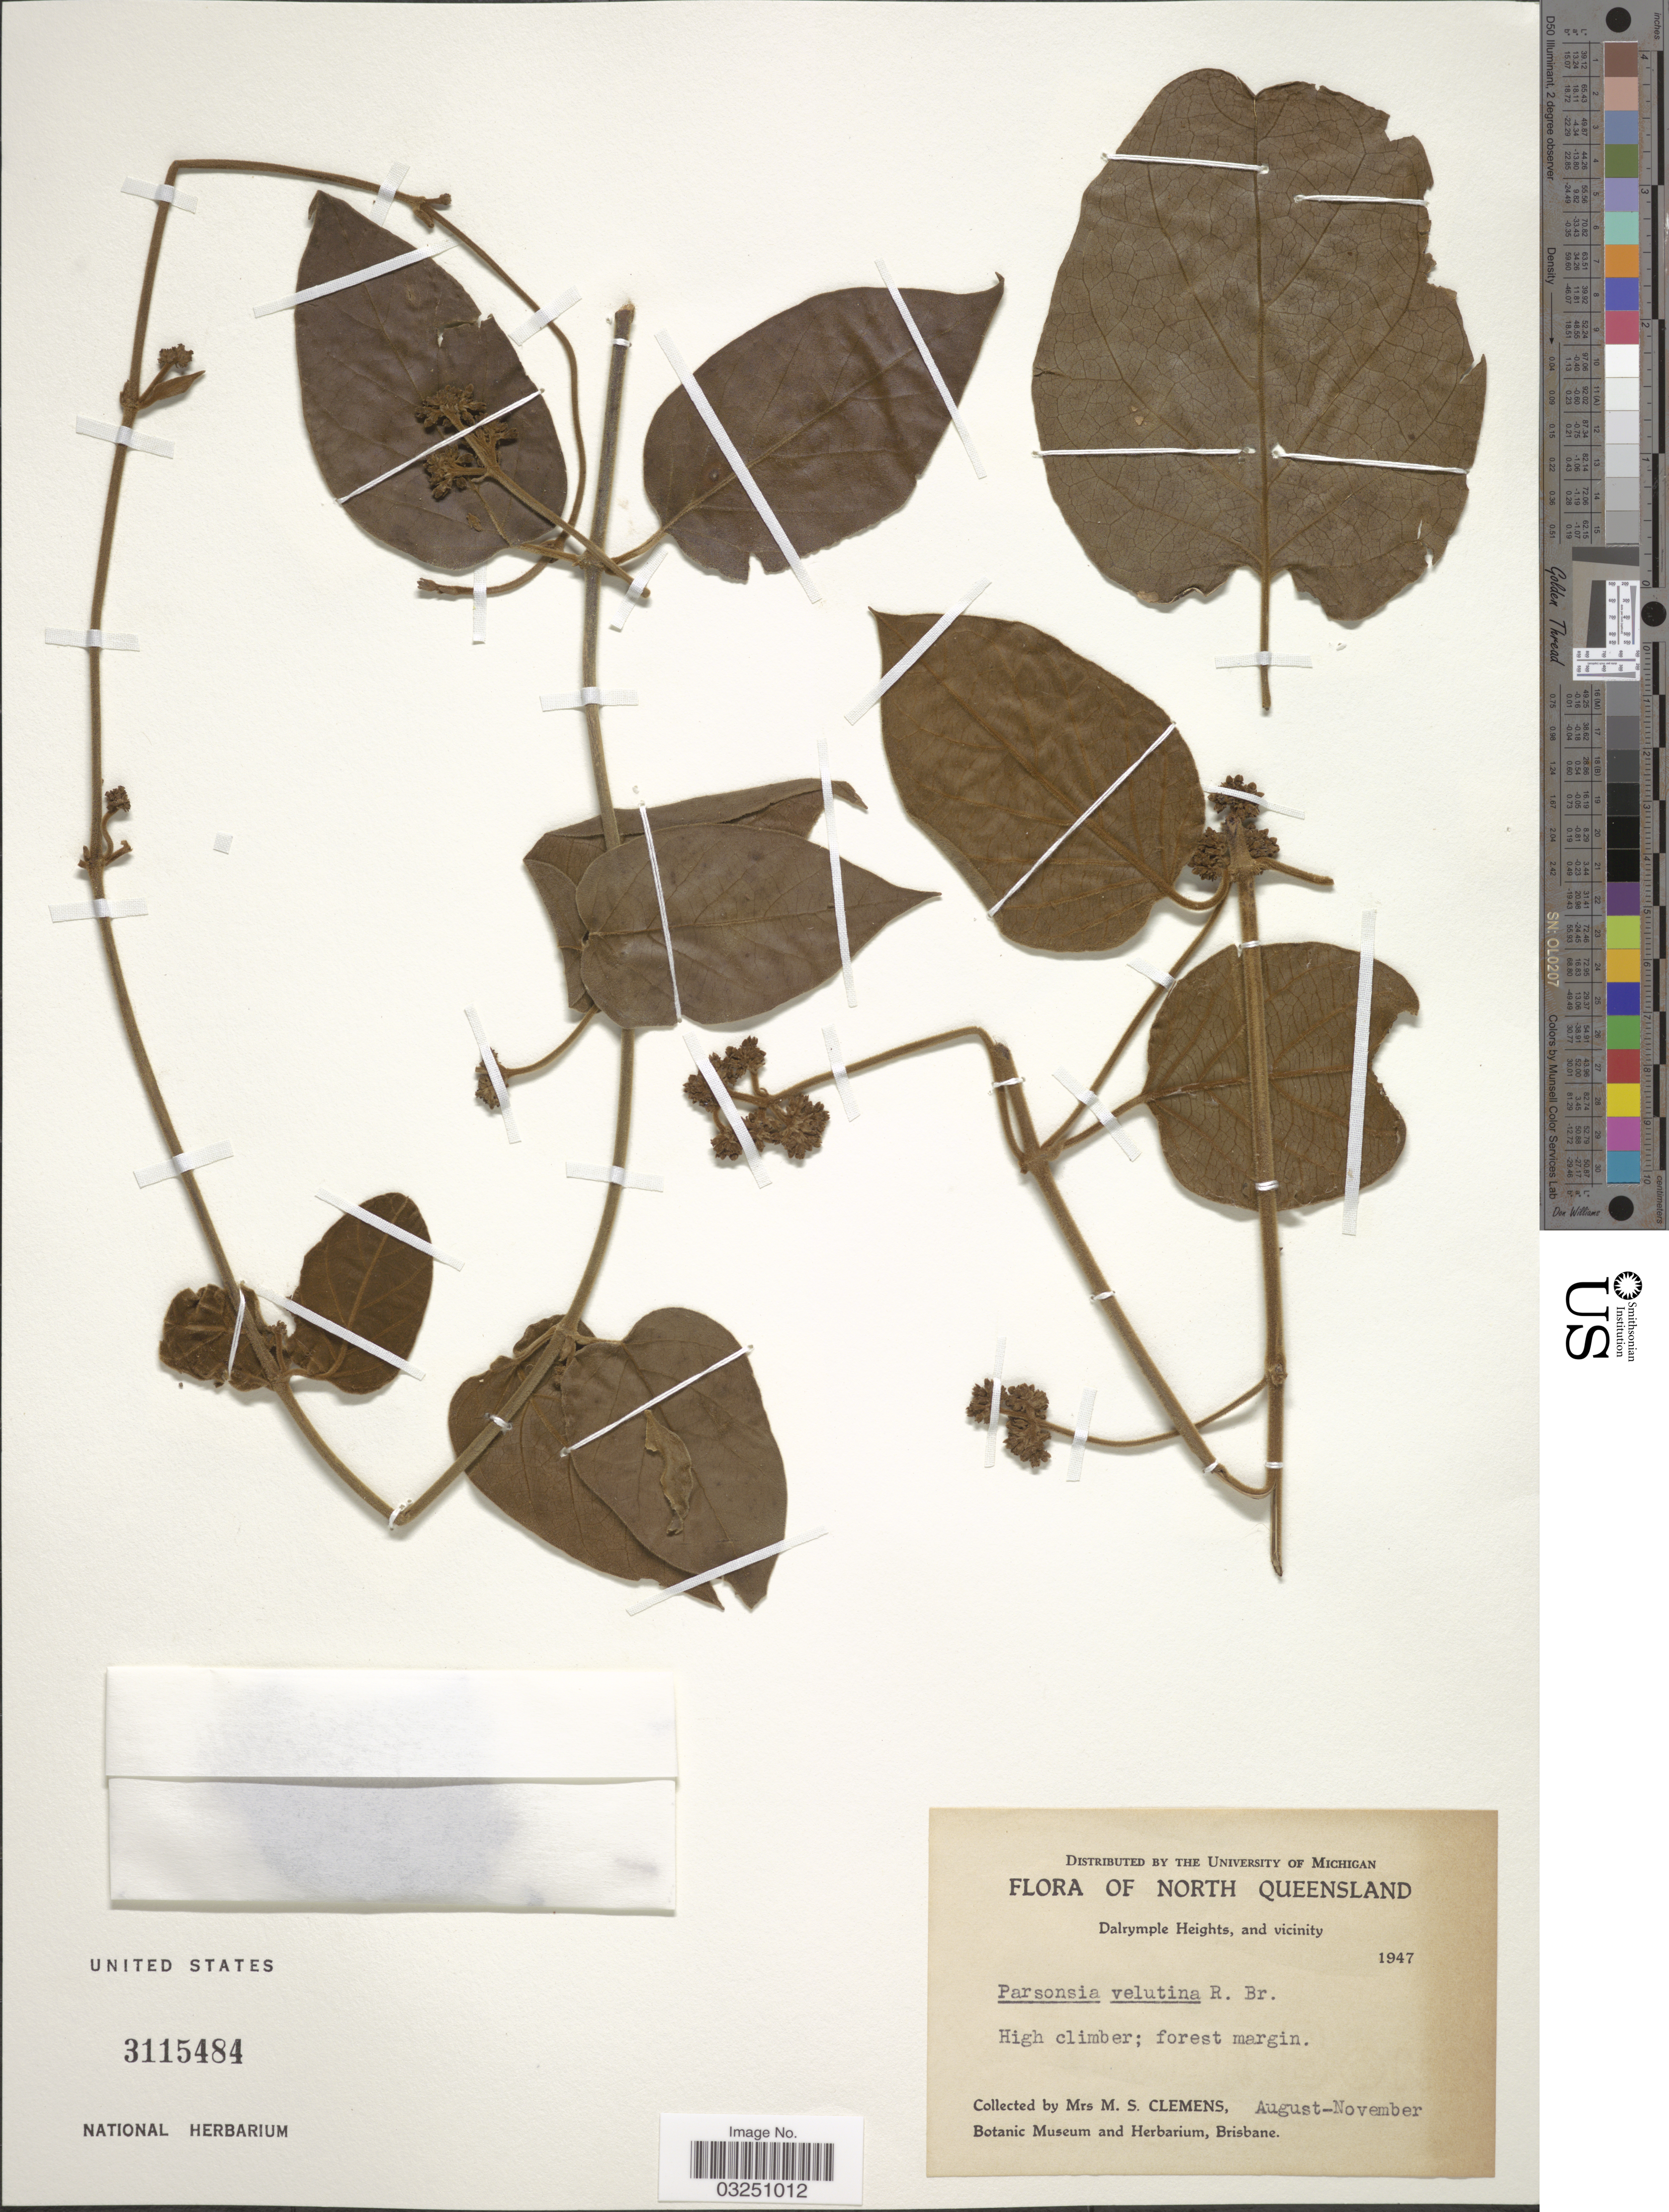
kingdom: Plantae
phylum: Tracheophyta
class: Magnoliopsida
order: Gentianales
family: Apocynaceae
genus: Parsonsia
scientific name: Parsonsia velutina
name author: R. Br.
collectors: M. S. Clemens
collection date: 1947-08/1947-11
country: Australia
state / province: Queensland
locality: North Queensland, Dalrymple Heights, and vicinity.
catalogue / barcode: US 3115484